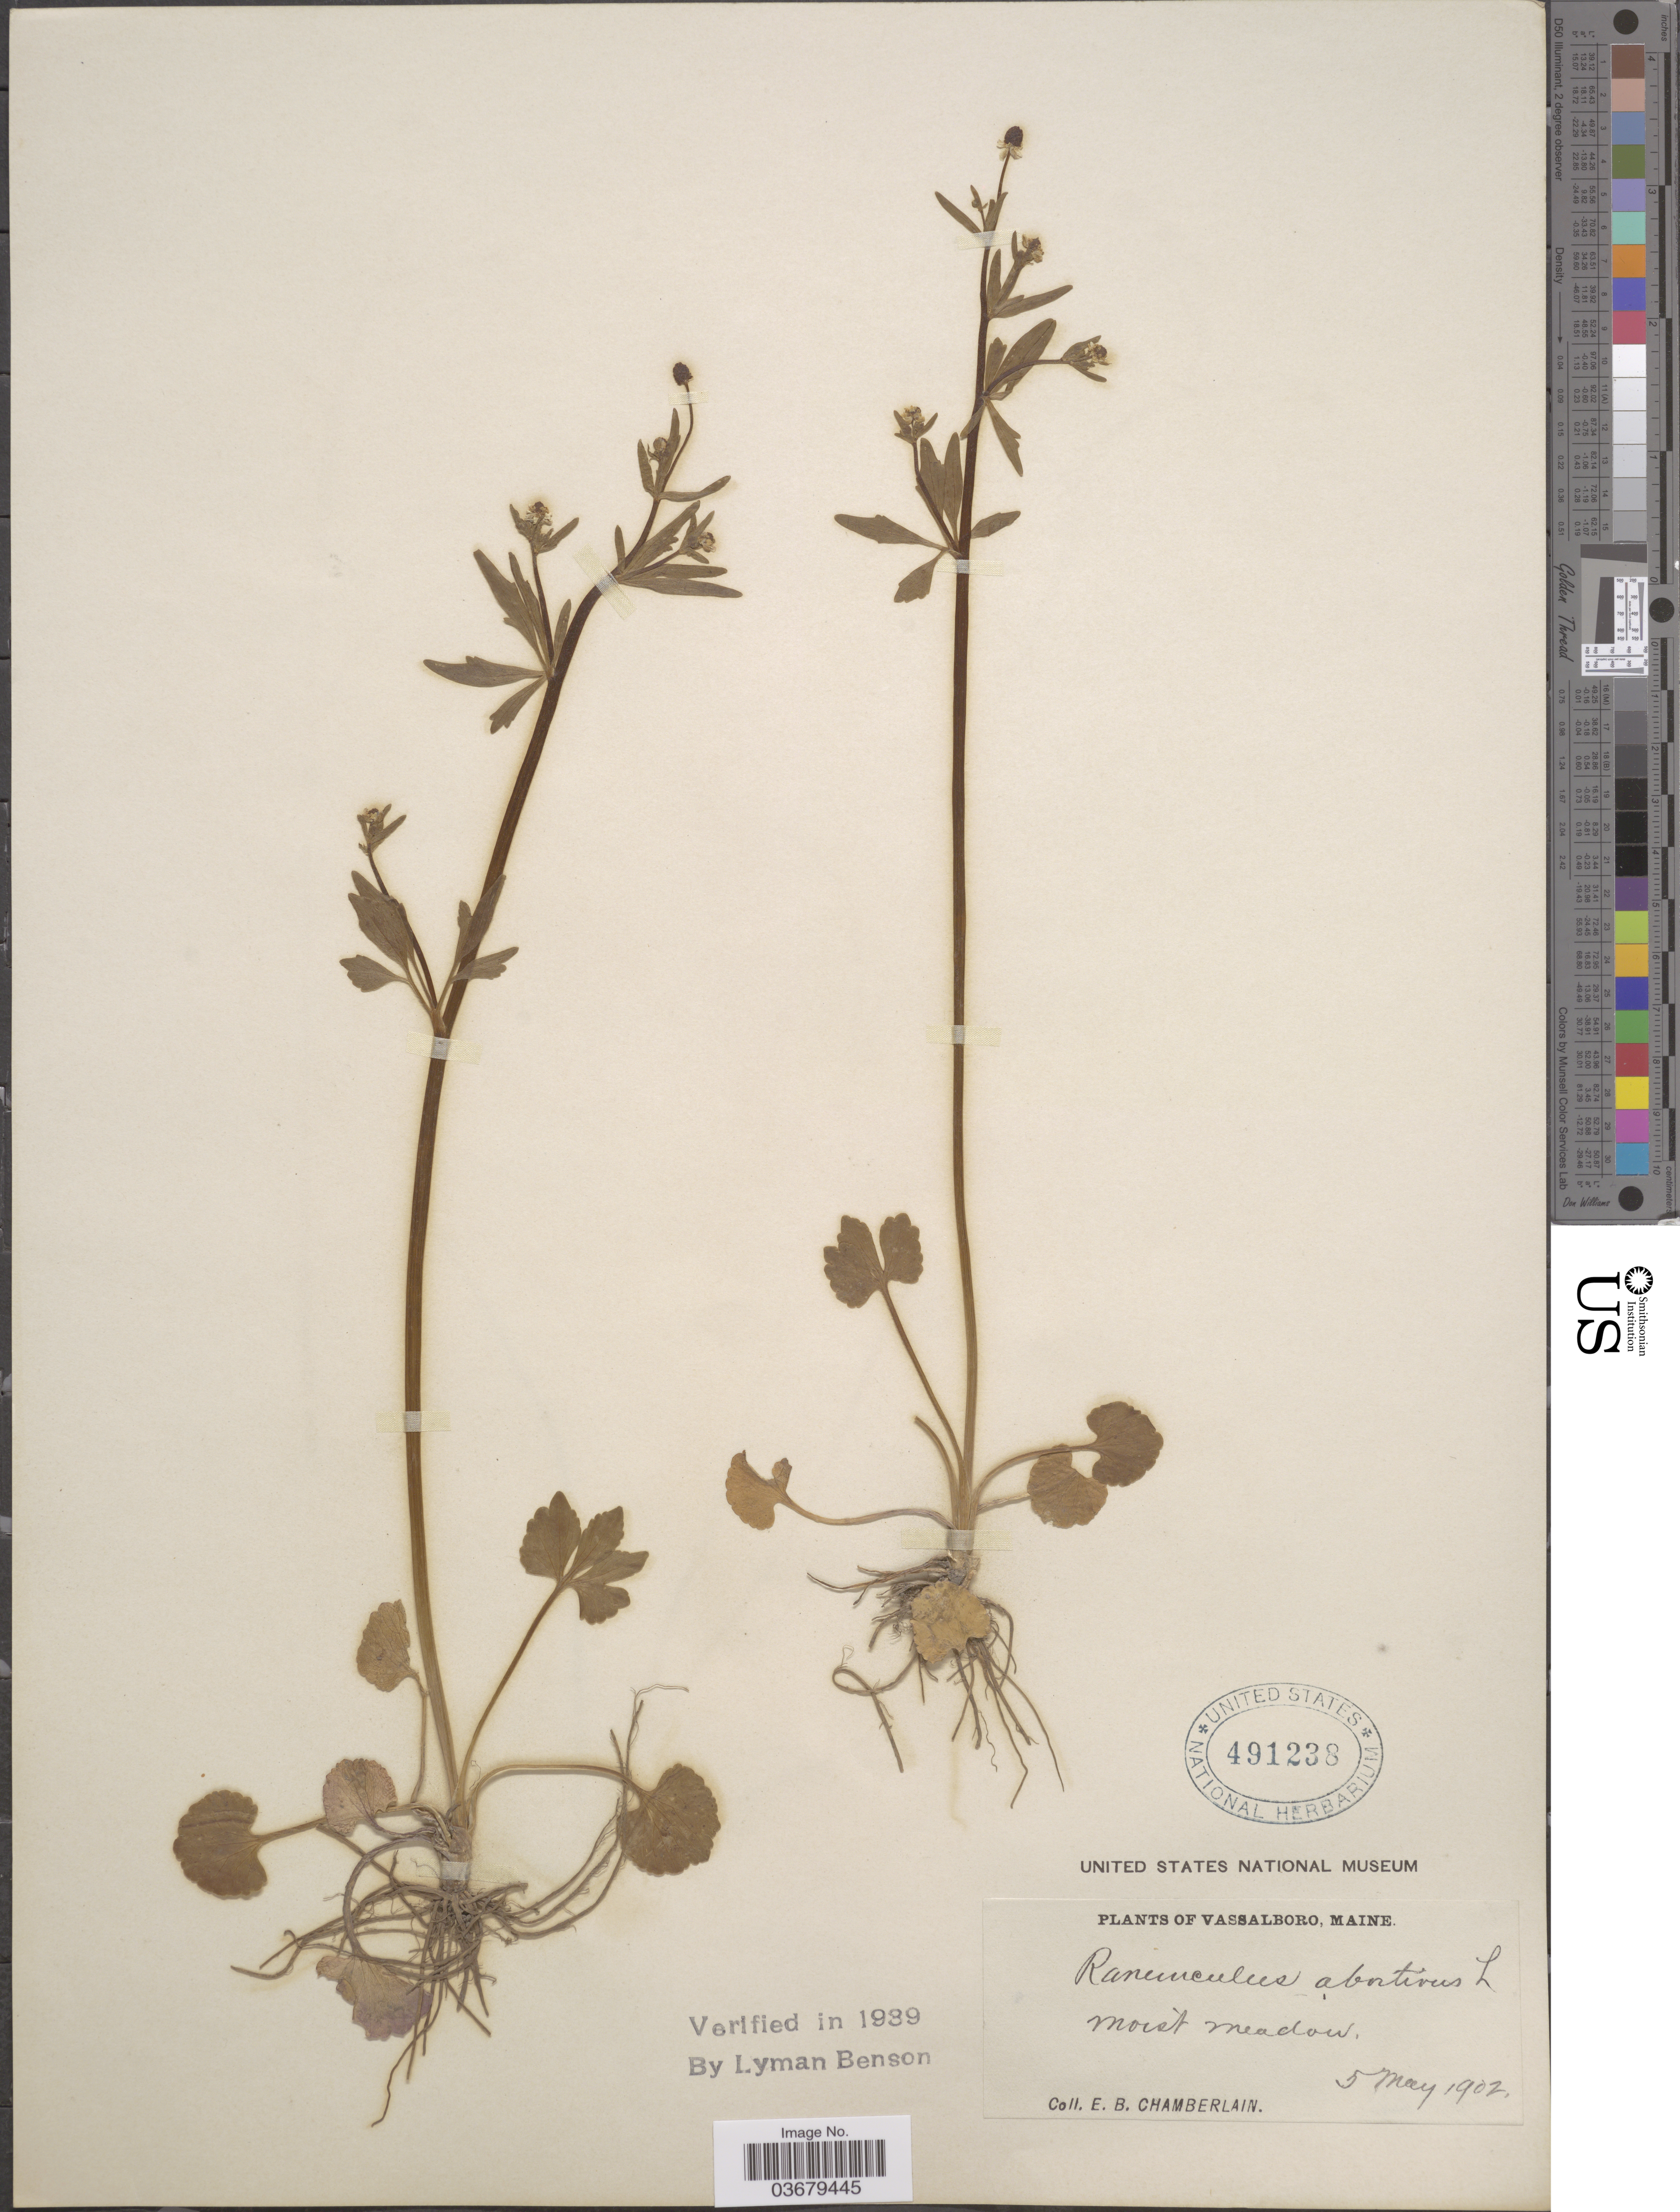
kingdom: Plantae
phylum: Tracheophyta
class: Magnoliopsida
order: Ranunculales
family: Ranunculaceae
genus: Ranunculus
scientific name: Ranunculus abortivus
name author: L.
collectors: E. Chamberlain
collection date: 1902-05-05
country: United States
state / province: Maine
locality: Vassalboro.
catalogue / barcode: US 491238